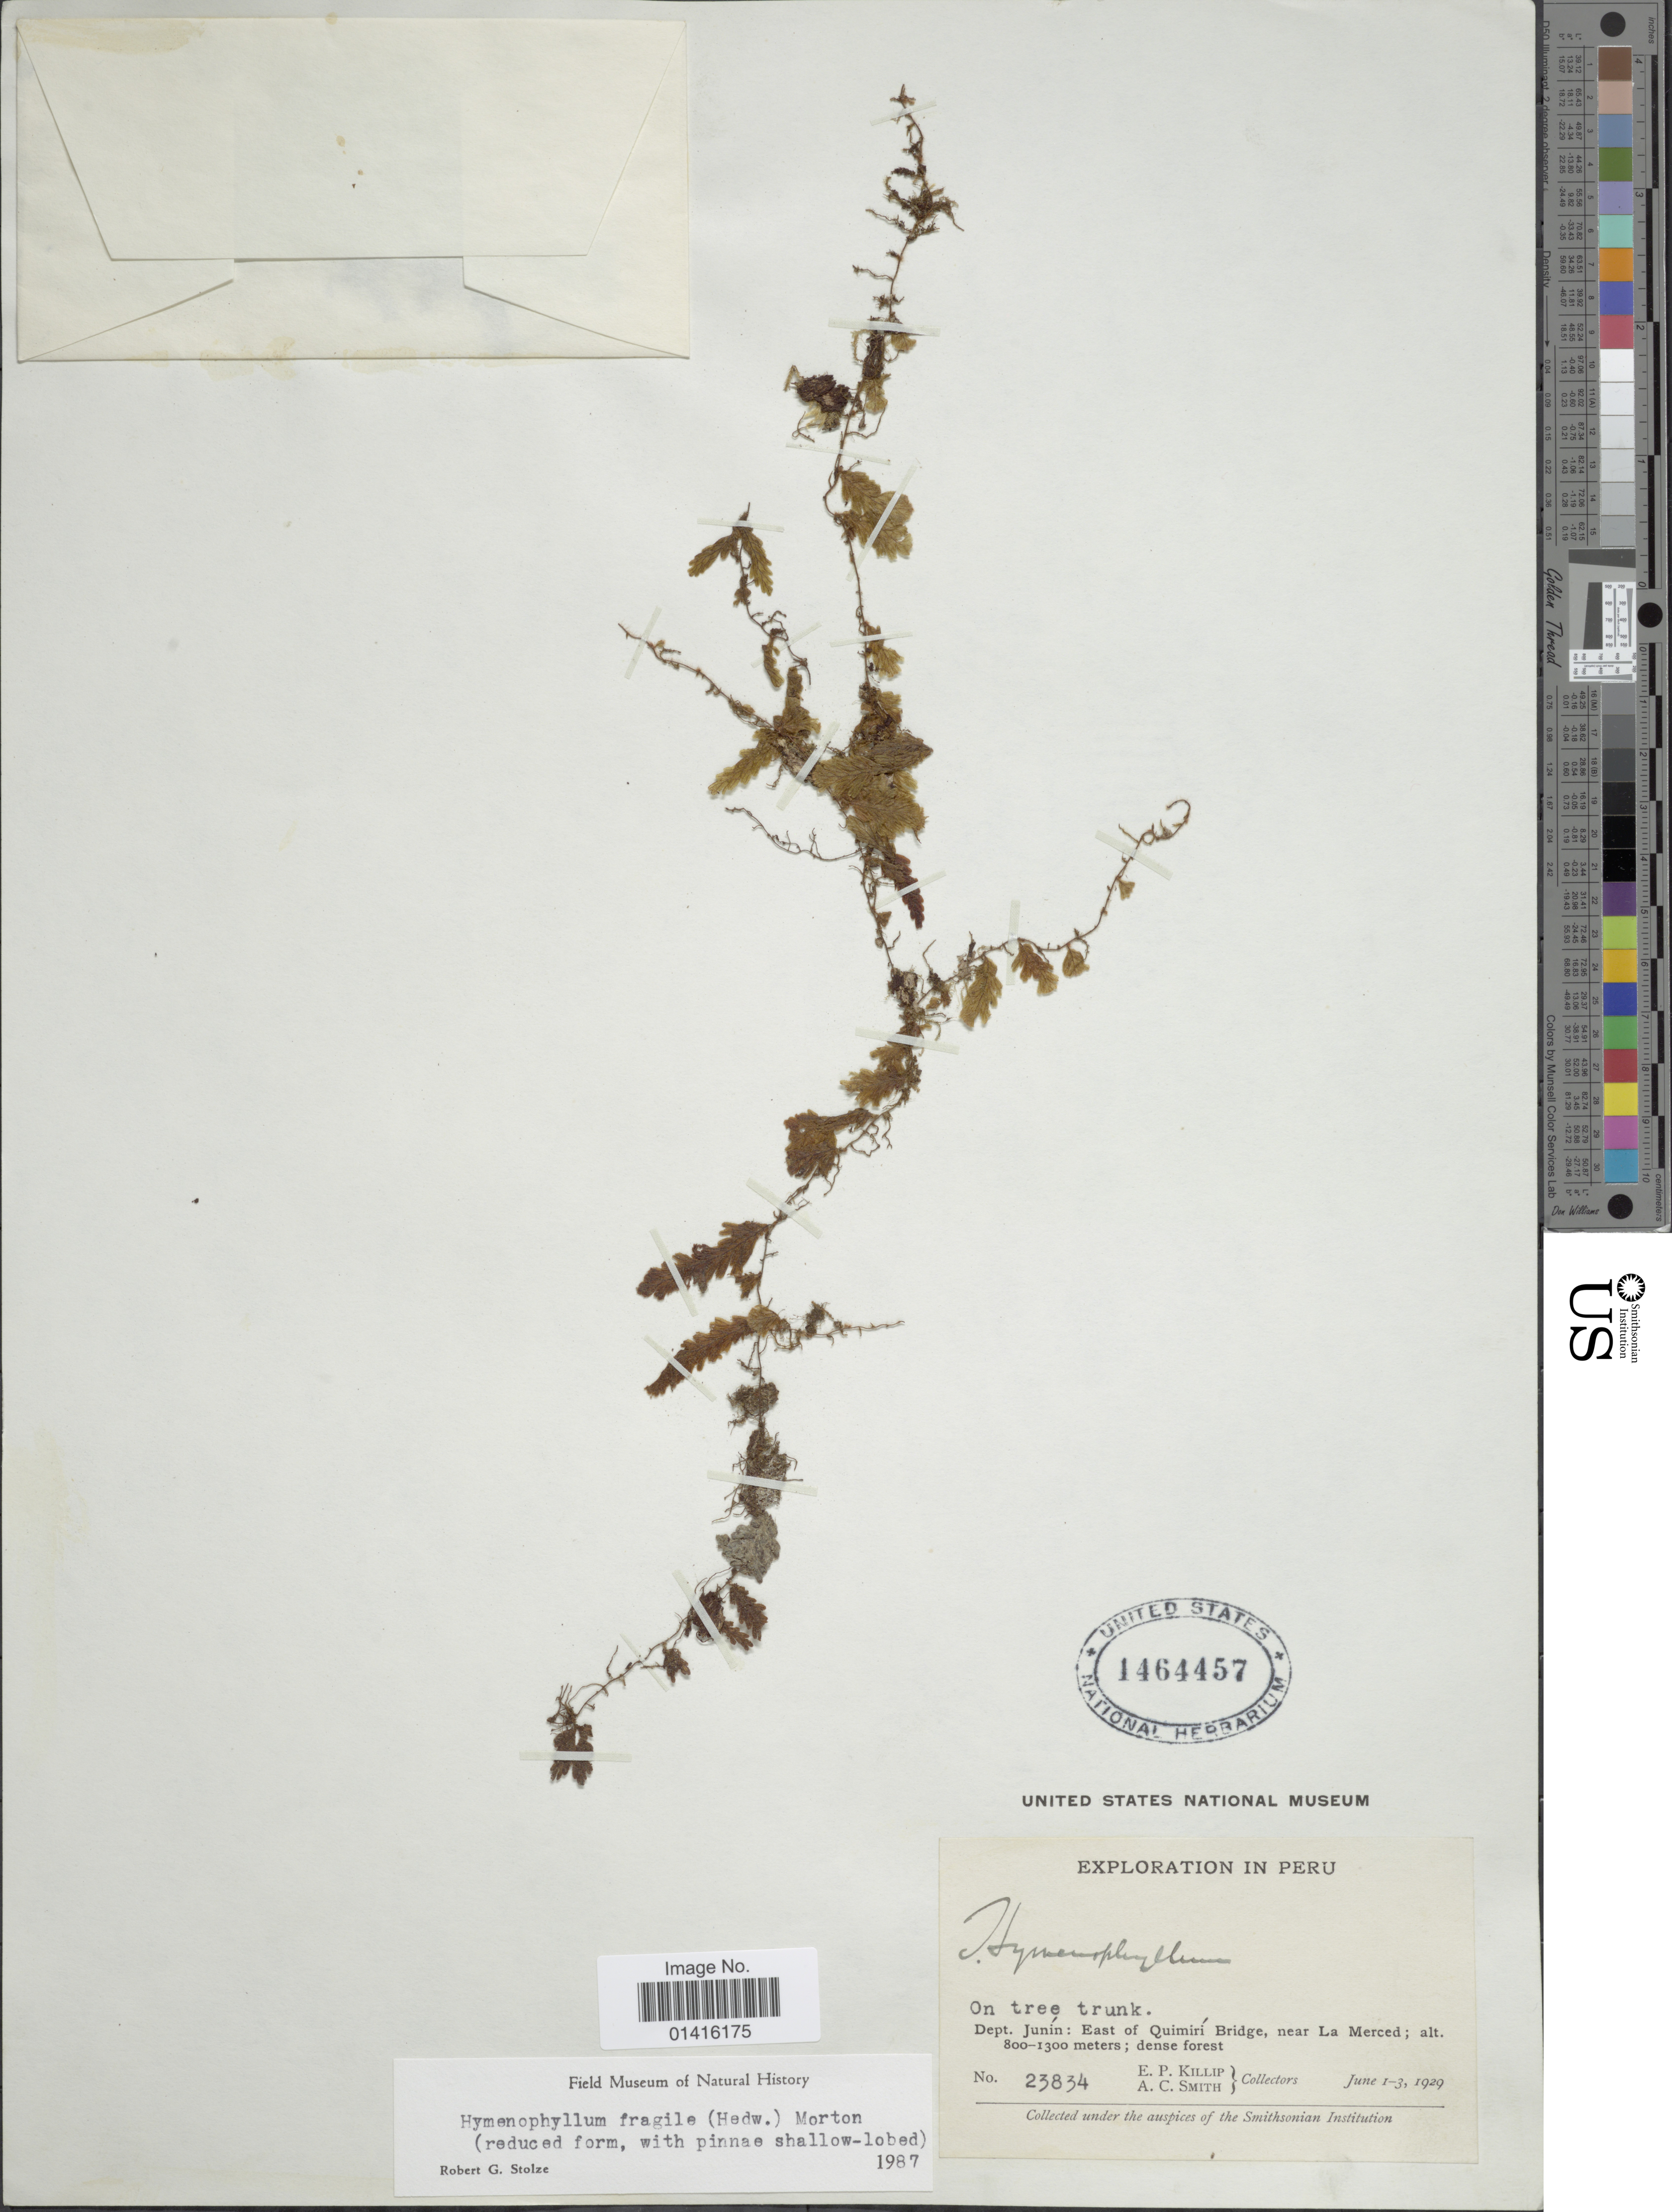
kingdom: Plantae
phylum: Tracheophyta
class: Polypodiopsida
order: Hymenophyllales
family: Hymenophyllaceae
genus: Hymenophyllum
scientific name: Hymenophyllum fragile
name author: (Hedw.) C.V. Morton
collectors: E. P. Killip & A. C. Smith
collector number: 23834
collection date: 1929-06-01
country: Peru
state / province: Junín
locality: East of Quimiri Bridge, near La Merced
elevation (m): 800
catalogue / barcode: US 1464457